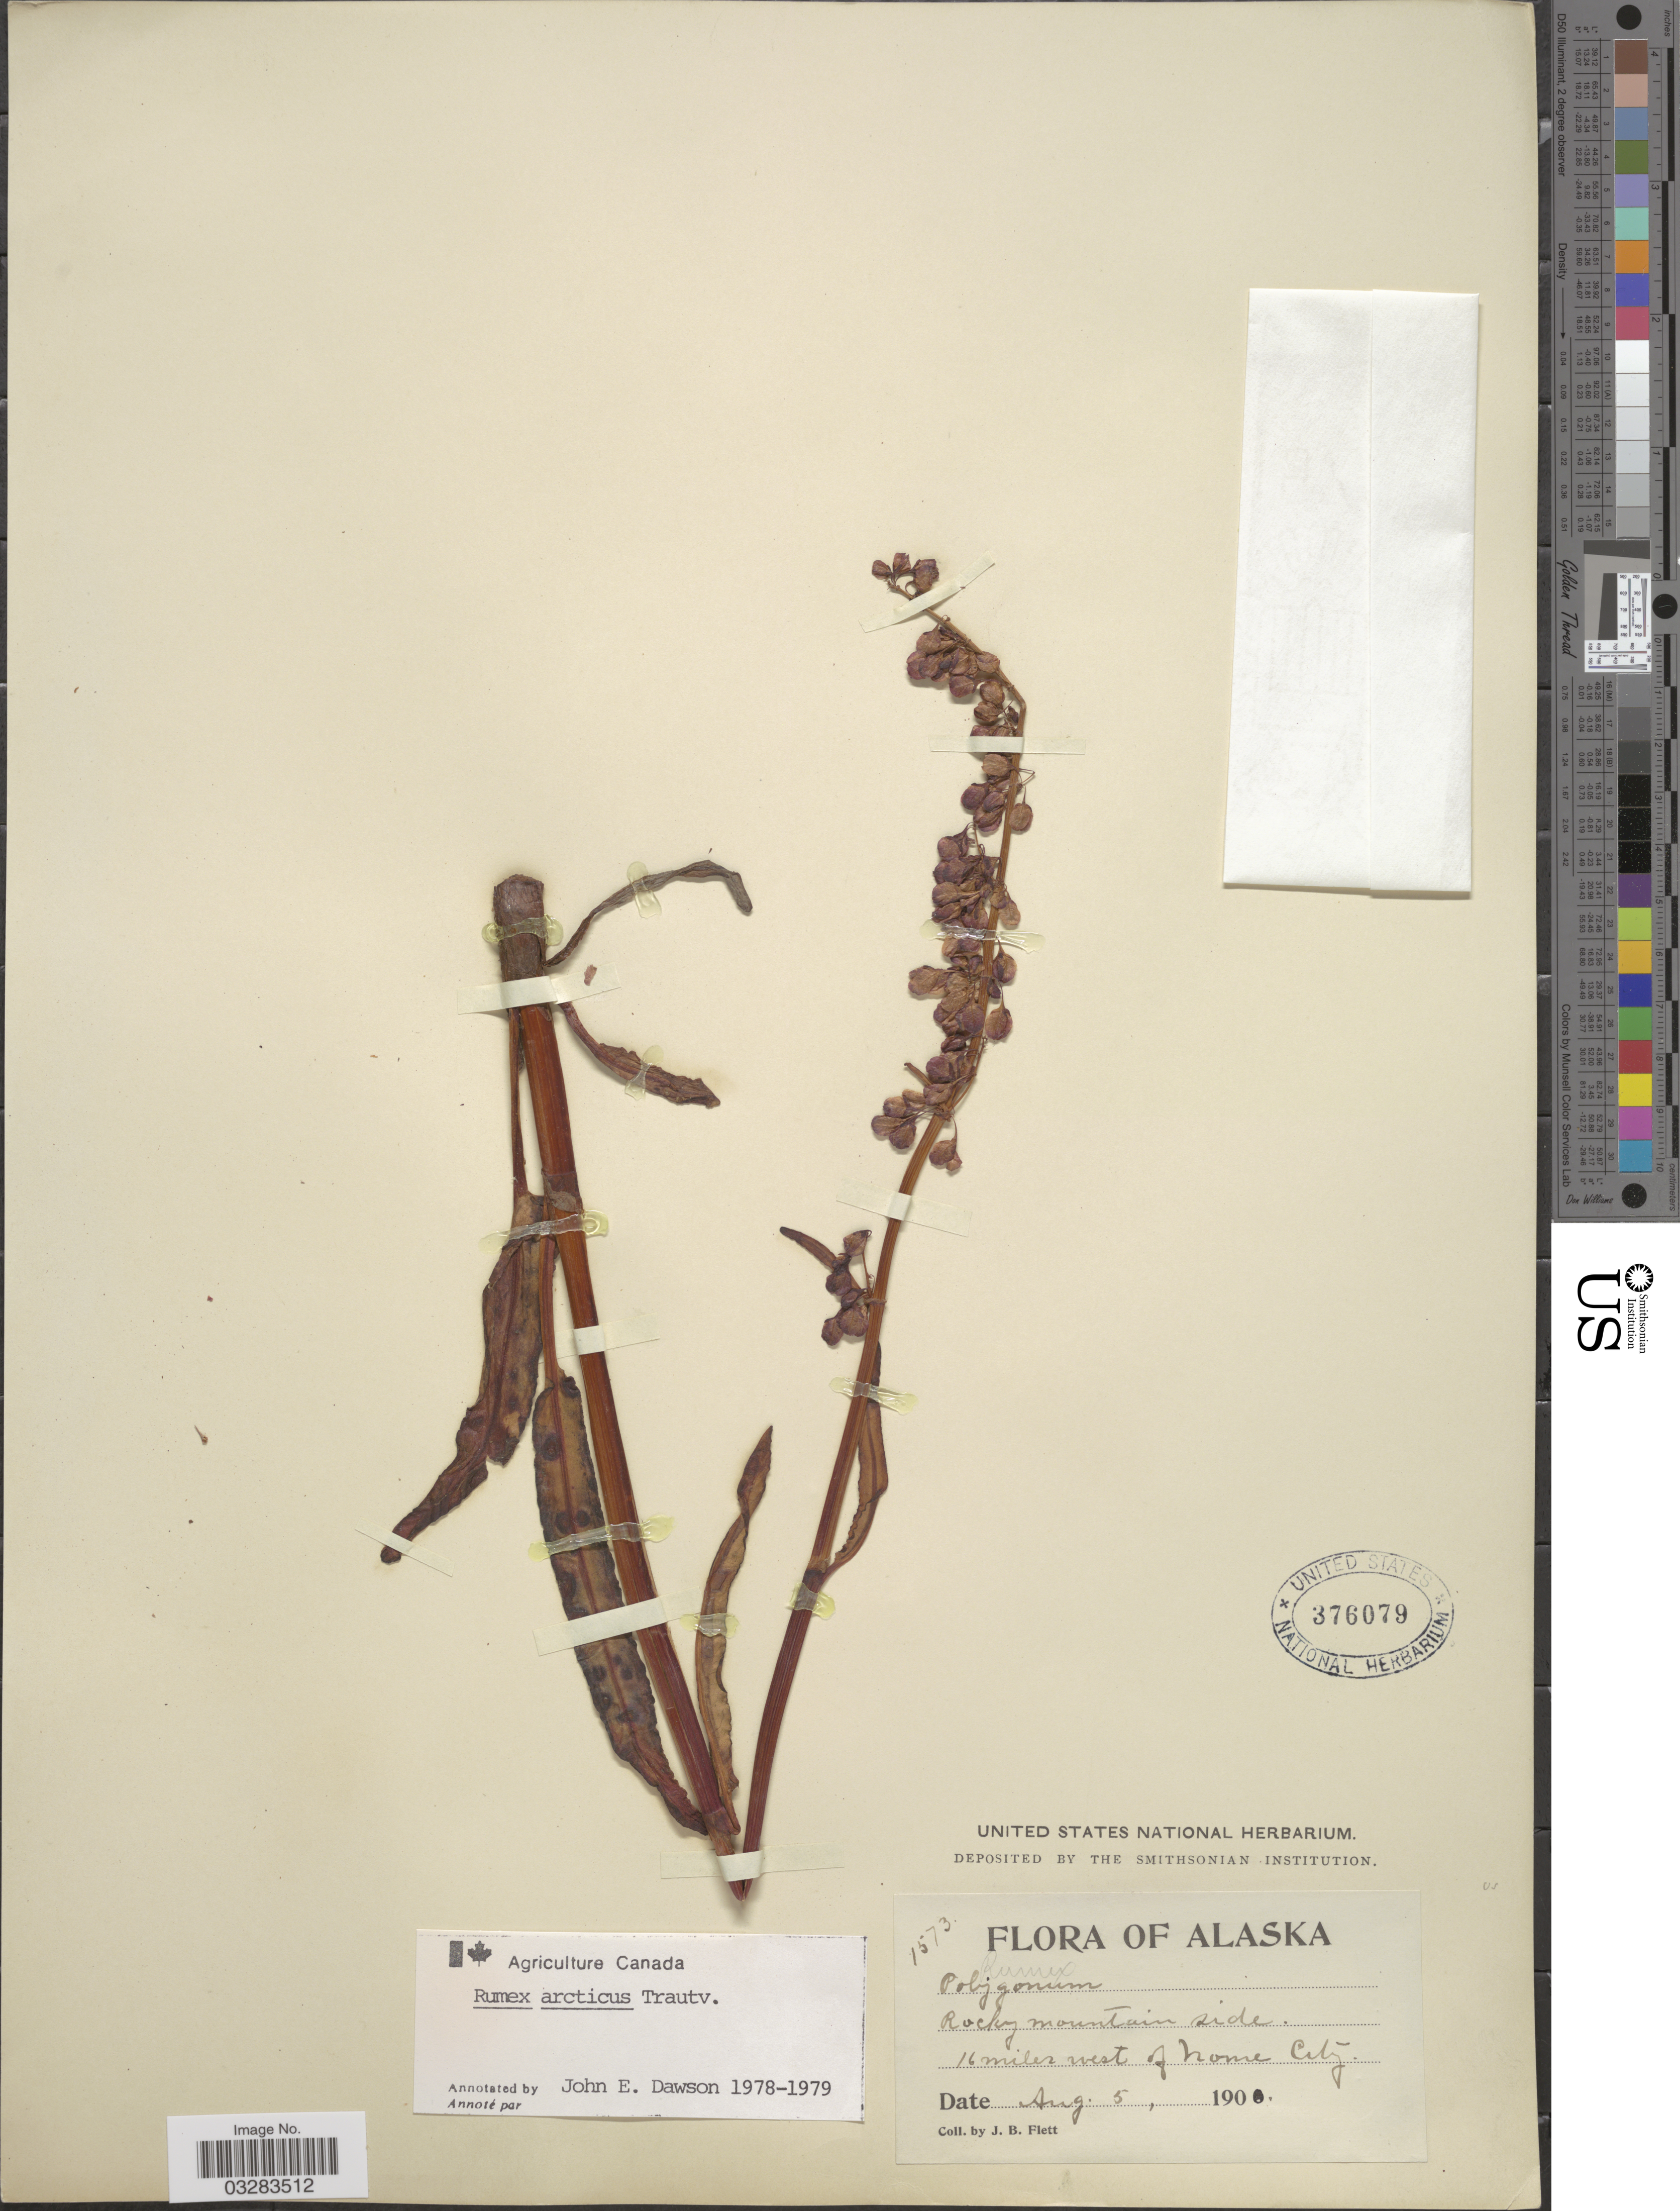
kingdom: Plantae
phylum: Tracheophyta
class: Magnoliopsida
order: Caryophyllales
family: Polygonaceae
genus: Rumex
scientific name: Rumex arcticus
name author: Trautv.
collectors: J. Flett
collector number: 1573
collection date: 1900-08-05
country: United States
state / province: Alaska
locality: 16 miles west of Nome City.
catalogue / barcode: US 376079